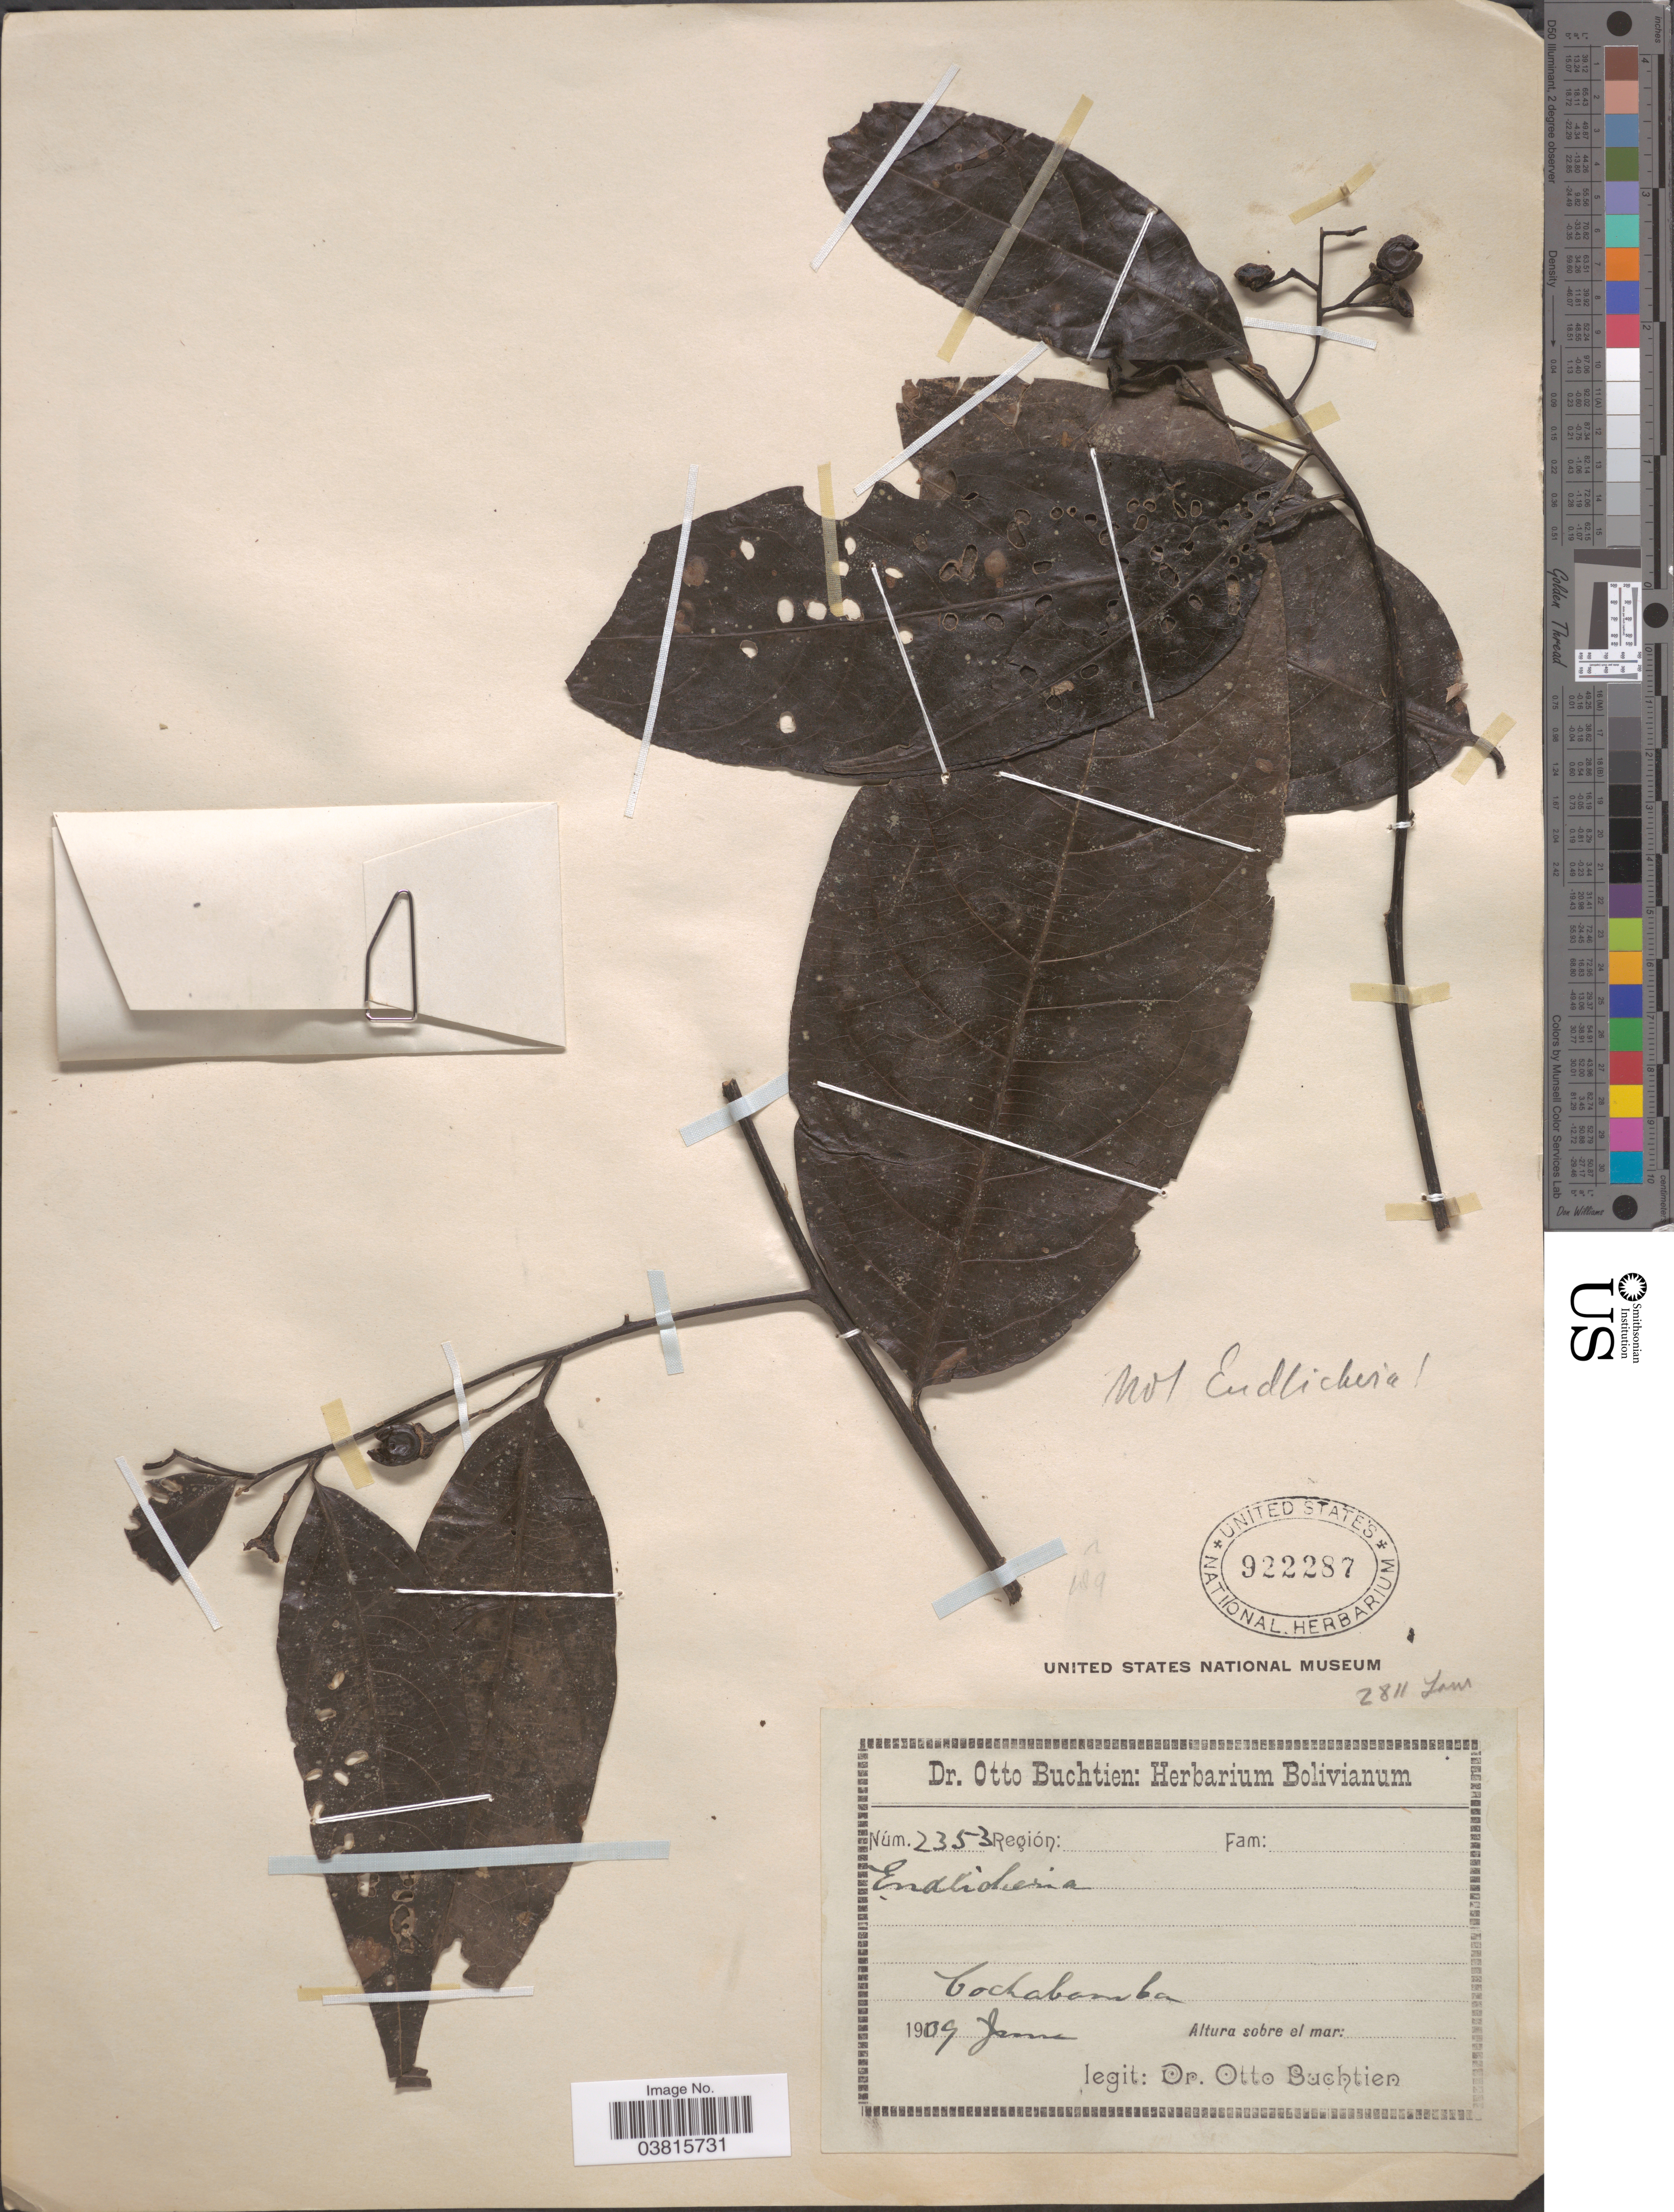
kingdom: Plantae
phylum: Tracheophyta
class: Magnoliopsida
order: Laurales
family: Lauraceae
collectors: O. Buchtien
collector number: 2353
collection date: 1909-06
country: Bolivia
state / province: Cochabamba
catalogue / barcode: US 922287